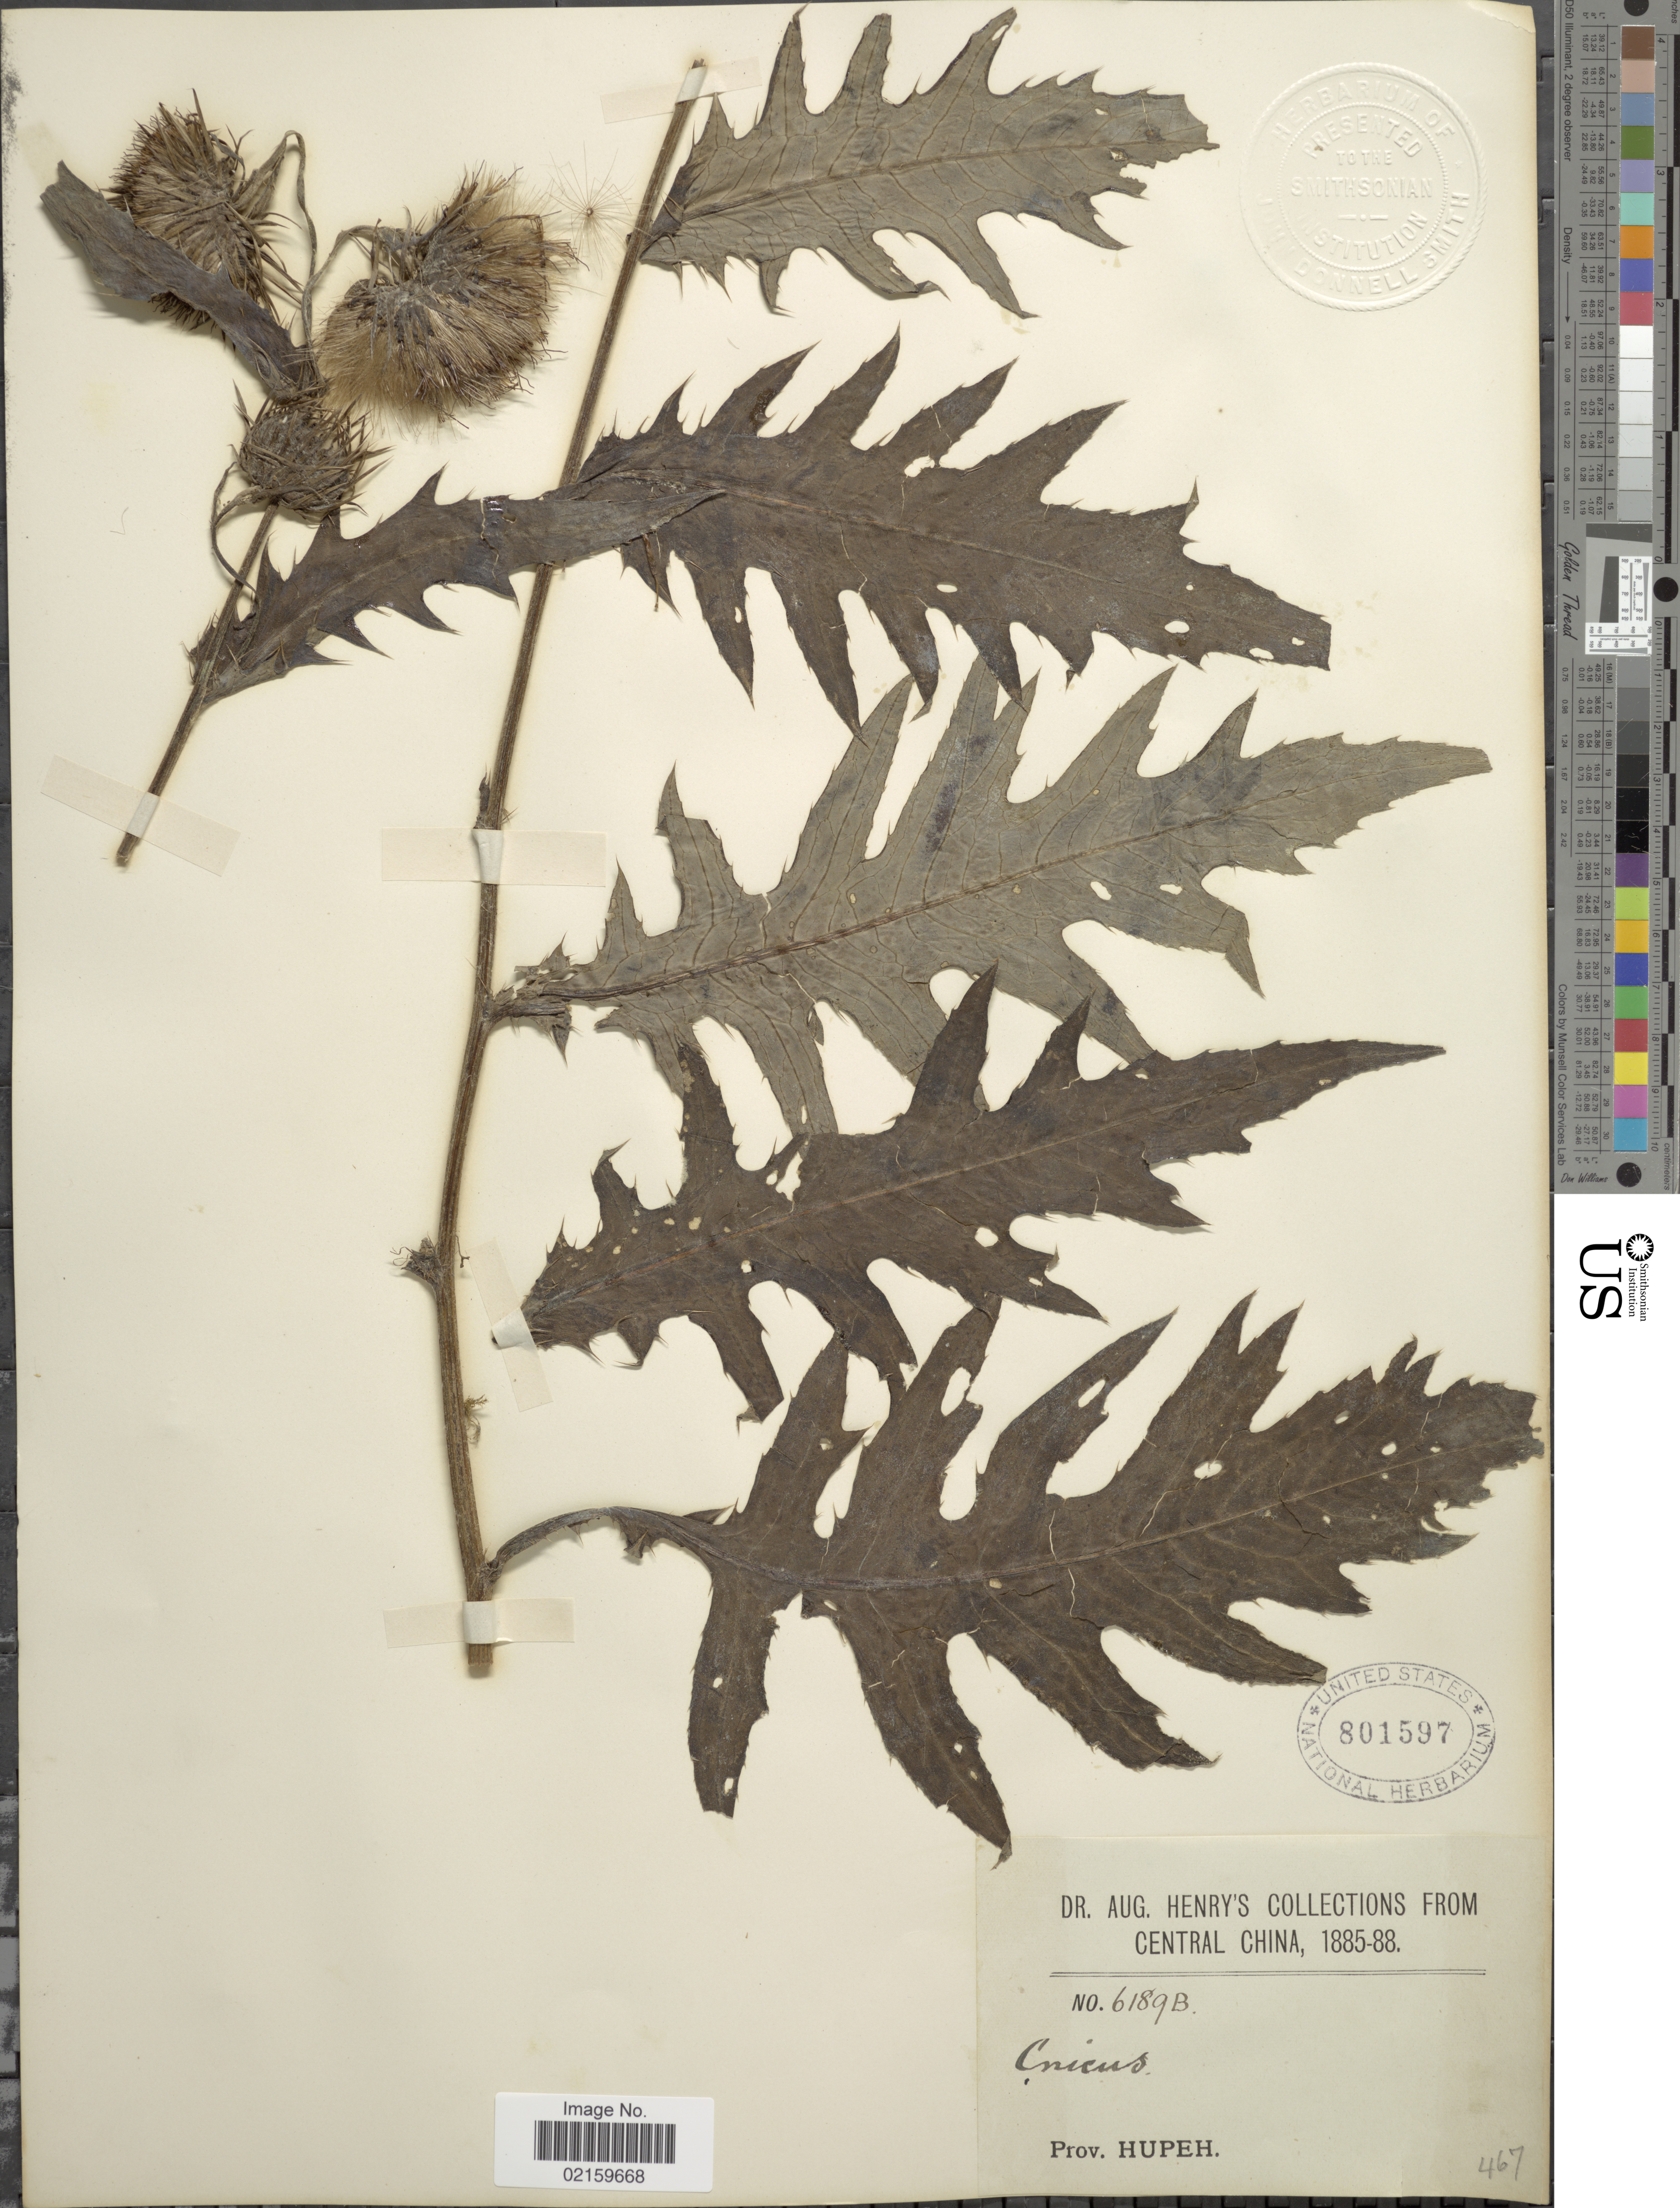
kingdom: Plantae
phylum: Tracheophyta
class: Magnoliopsida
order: Asterales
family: Asteraceae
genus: Cirsium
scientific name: Cirsium sp.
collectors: A. Henry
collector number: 6189 B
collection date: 1885/1888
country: China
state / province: Hubei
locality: Prov. Hupeh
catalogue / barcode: US 801597